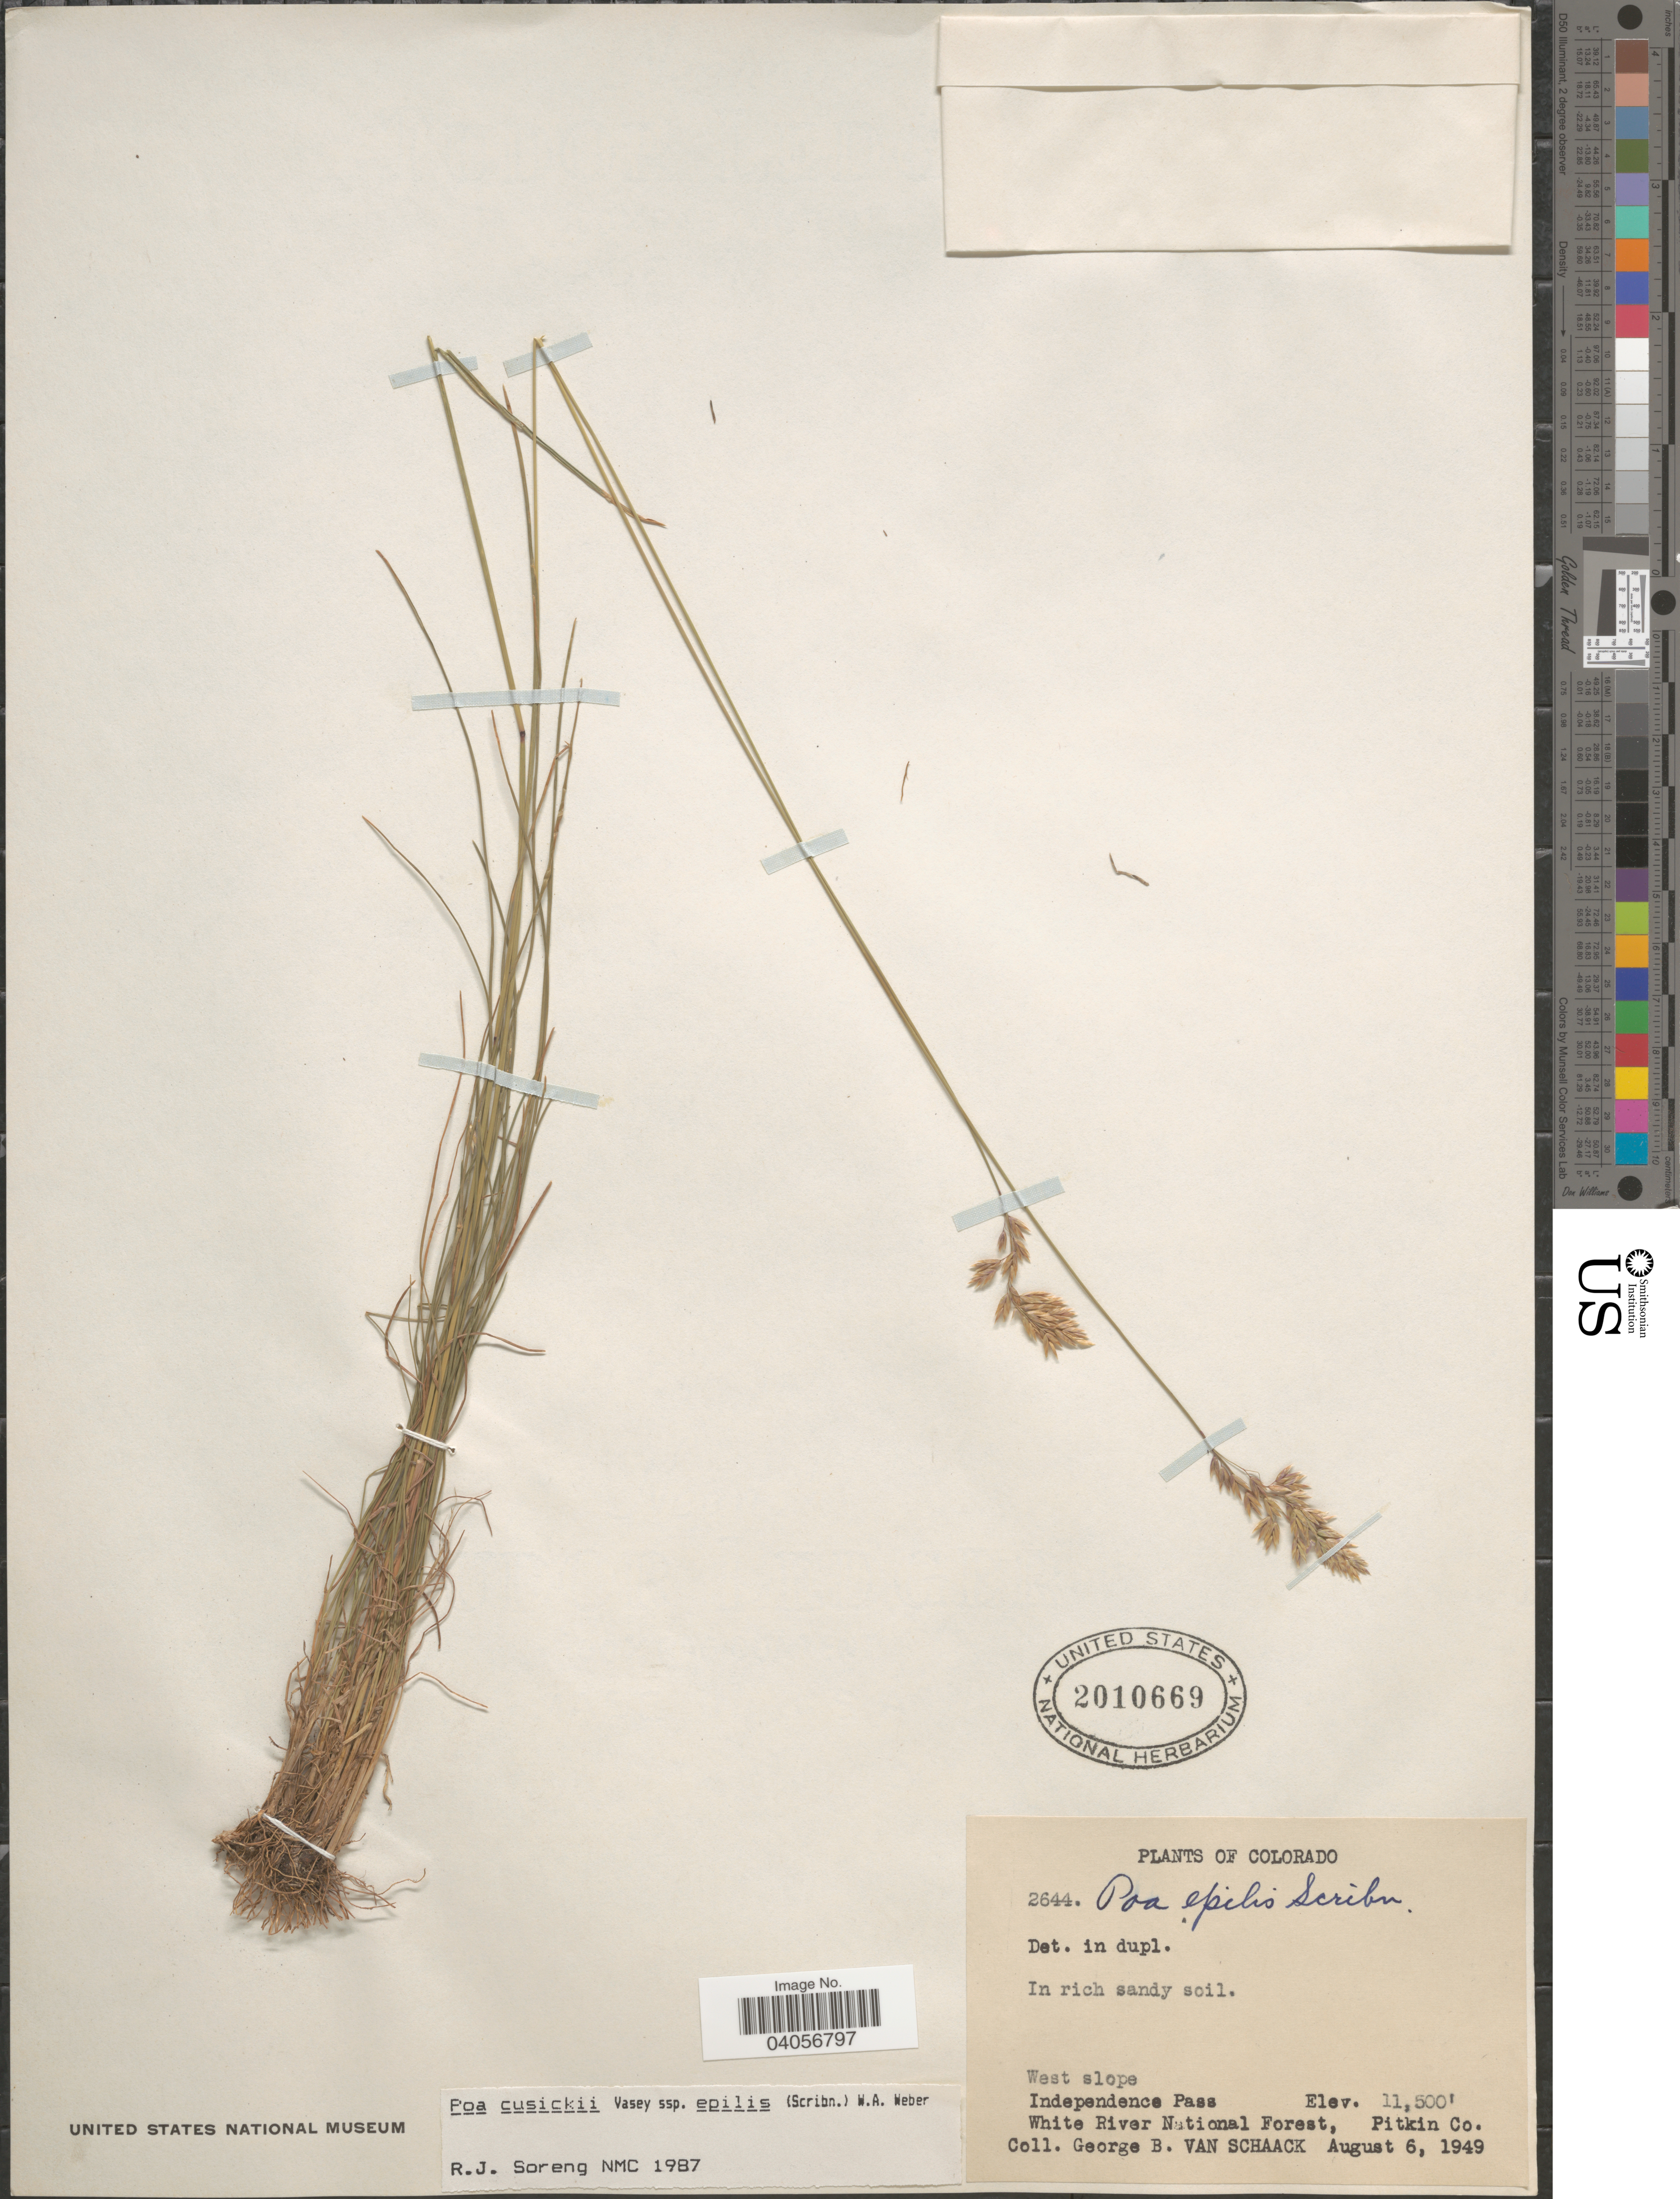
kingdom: Plantae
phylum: Tracheophyta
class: Liliopsida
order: Poales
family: Poaceae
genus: Poa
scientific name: Poa cusickii subsp. epilis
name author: (Scribn.) W.A. Weber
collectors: G. Van Schaack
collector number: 2644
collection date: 1949-08-06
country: United States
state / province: Colorado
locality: In rich sandy soil. West slope. Independence Pass. White River National Forest, Pitkin Co.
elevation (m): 3505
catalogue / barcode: US 2010669